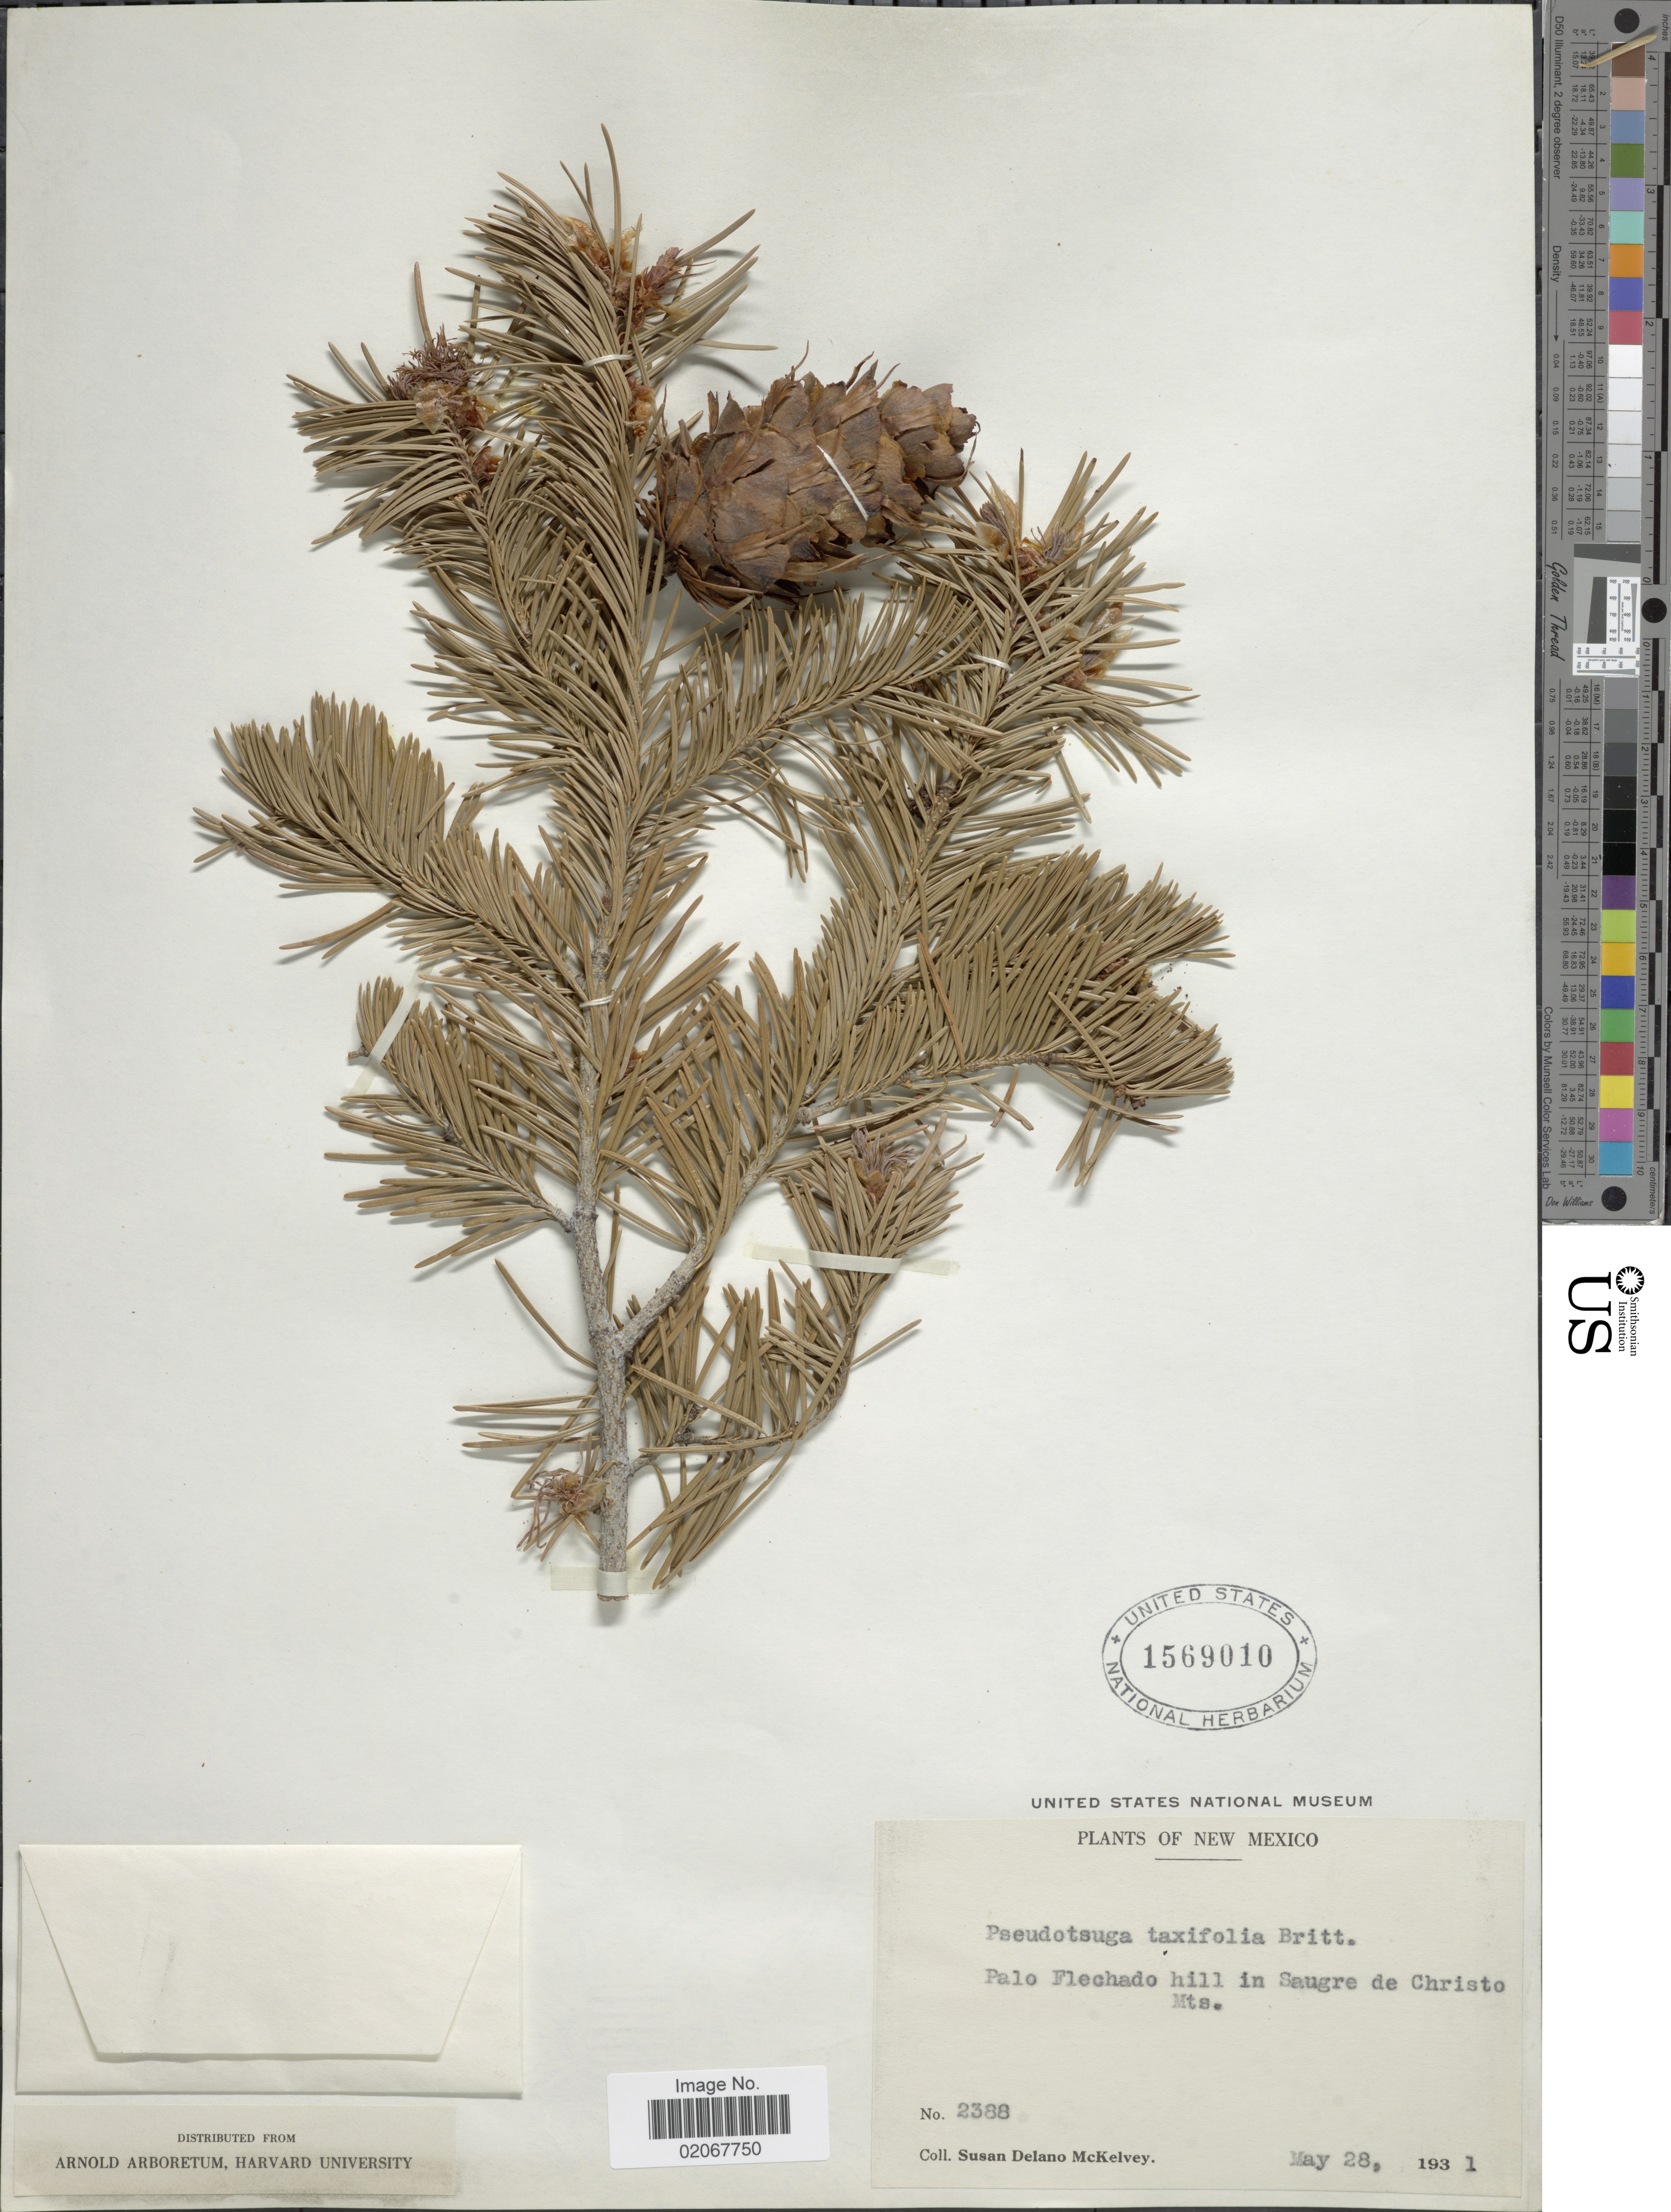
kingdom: Plantae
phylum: Tracheophyta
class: Pinopsida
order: Pinales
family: Pinaceae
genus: Pseudotsuga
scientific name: Pseudotsuga menziesii var. glauca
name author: (Beissn.) Franco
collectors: S. A. McKelvey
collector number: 2388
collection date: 1931-05-28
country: United States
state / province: New Mexico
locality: Palo Flechado hill in Saugre de Christo Mts.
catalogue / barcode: US 1569010